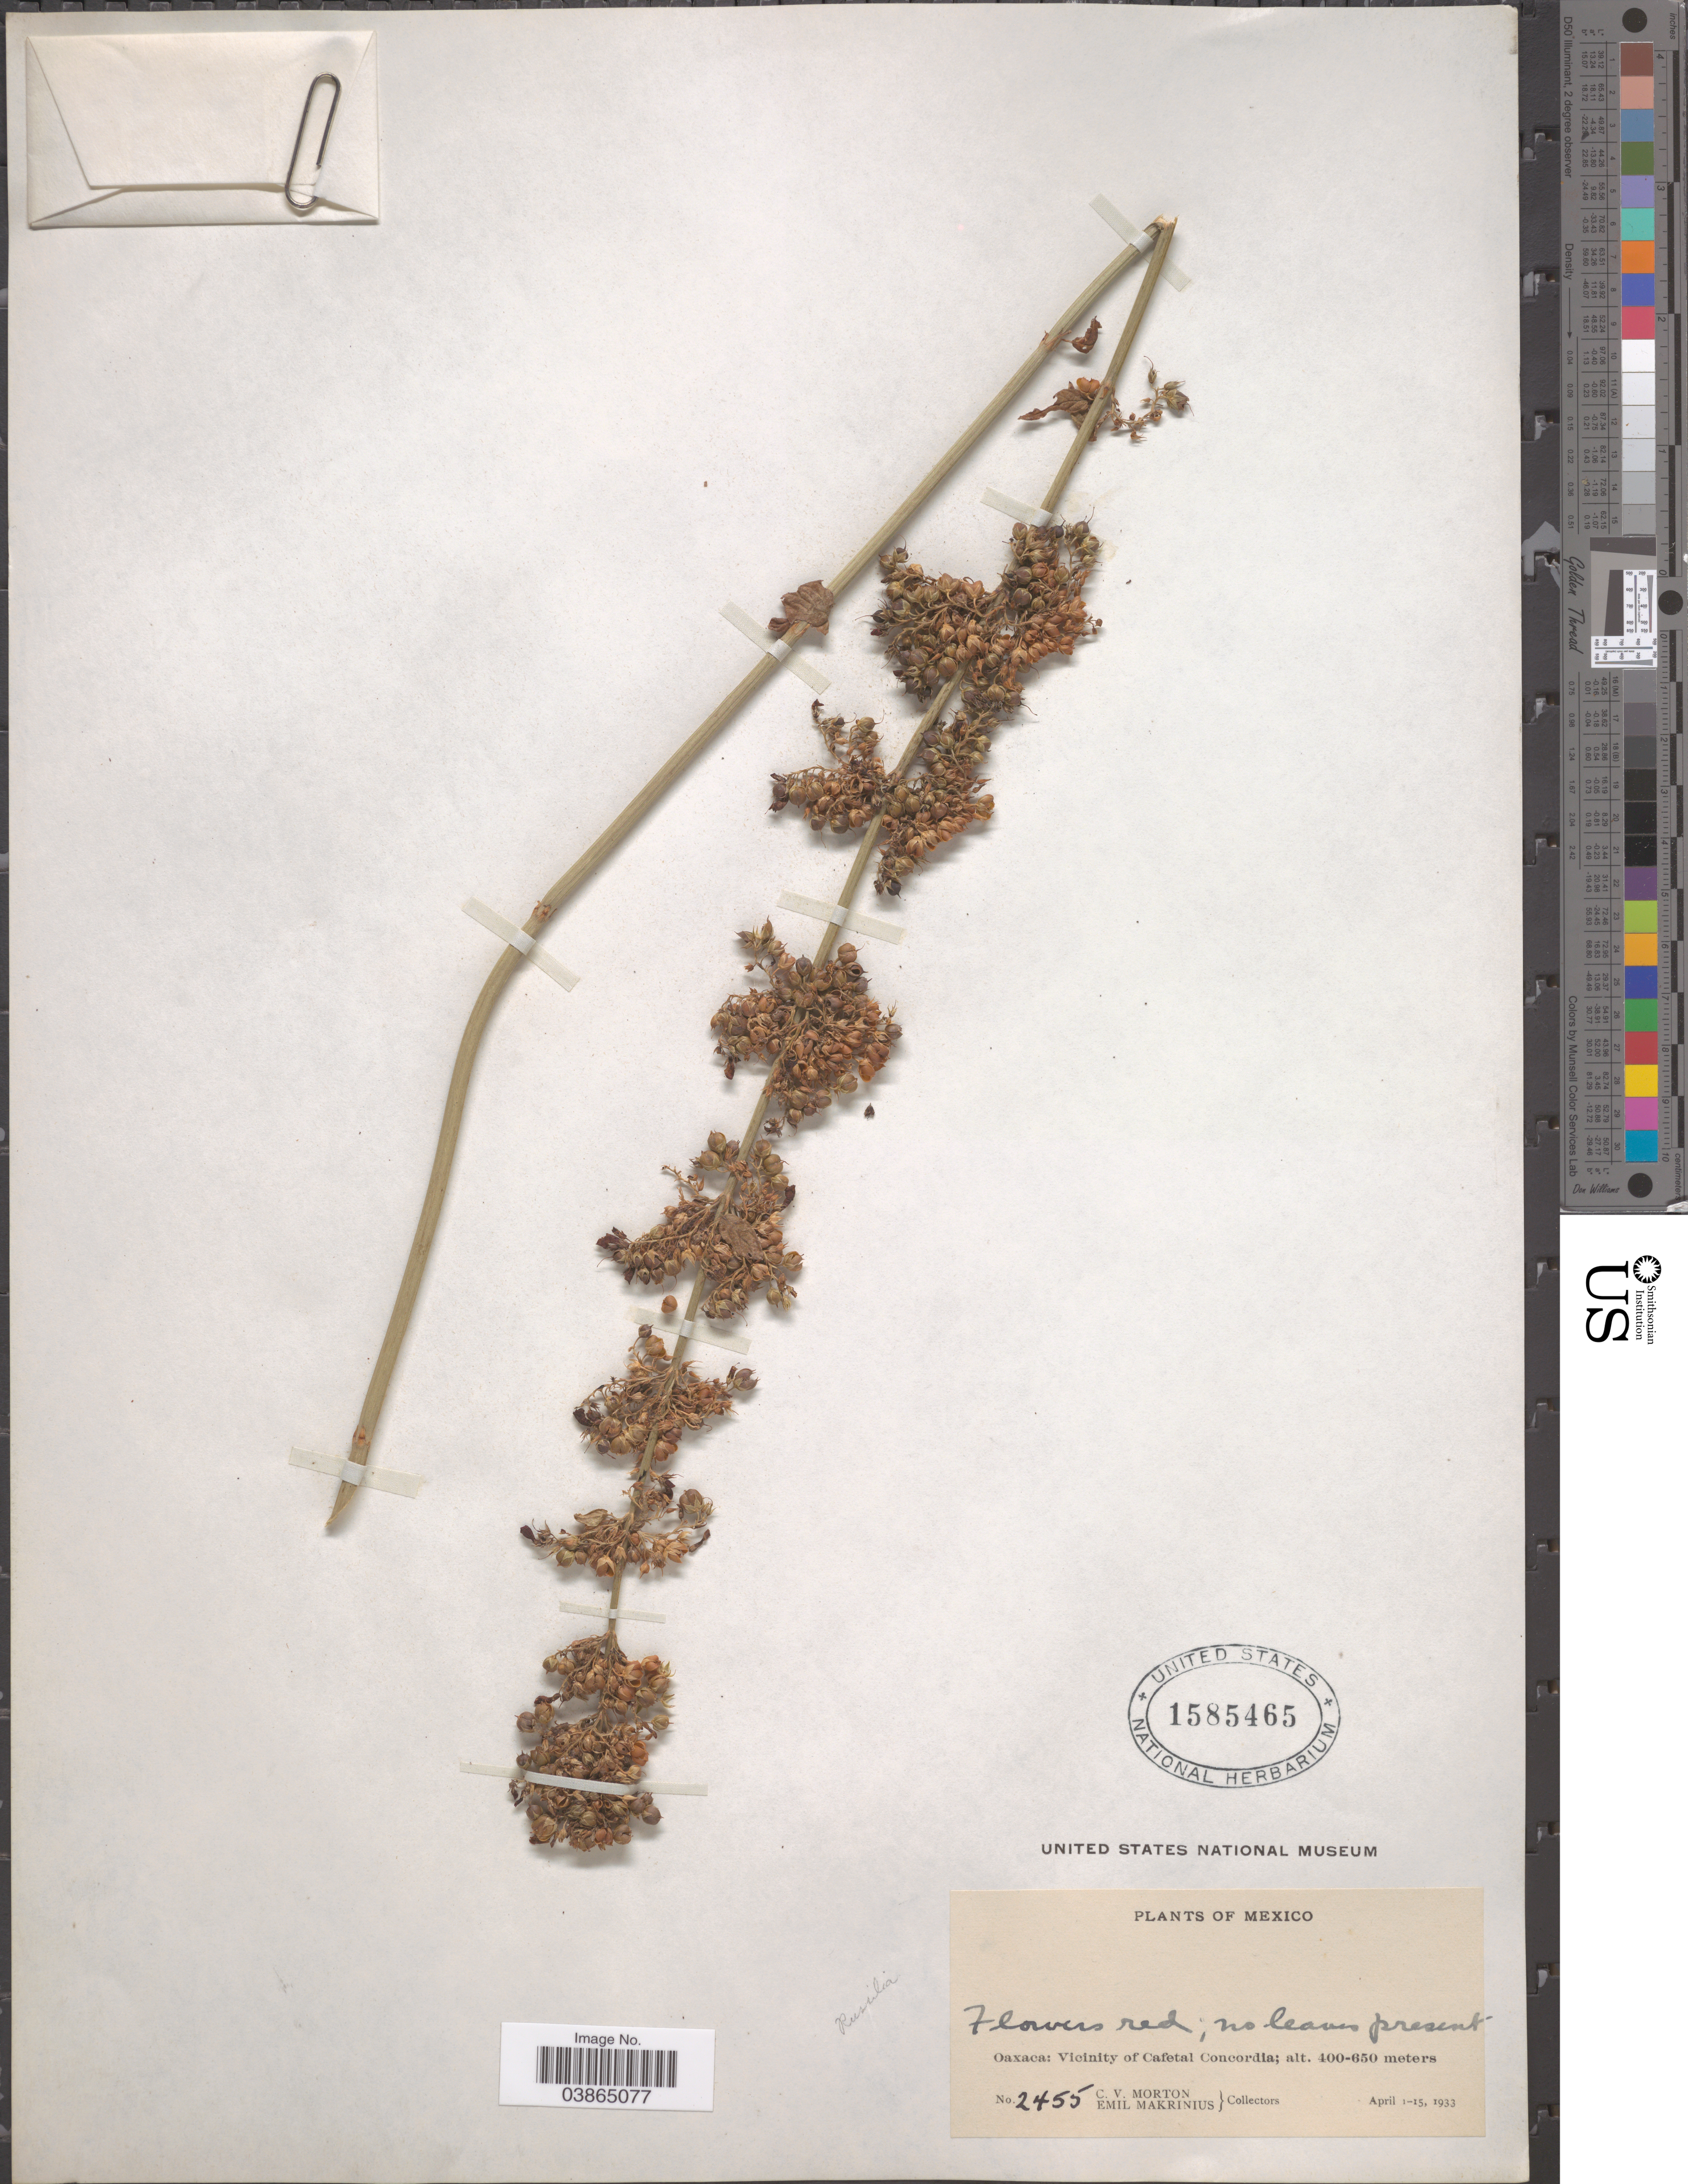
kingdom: Plantae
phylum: Tracheophyta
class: Magnoliopsida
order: Lamiales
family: Plantaginaceae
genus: Russelia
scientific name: Russelia sp.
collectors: C. V. Morton & E. Makrinius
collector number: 2455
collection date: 1933-04-01/1933-04-15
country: Mexico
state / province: Oaxaca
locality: Vicinity of Cafetal; Concordia.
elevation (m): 400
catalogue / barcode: US 1585465